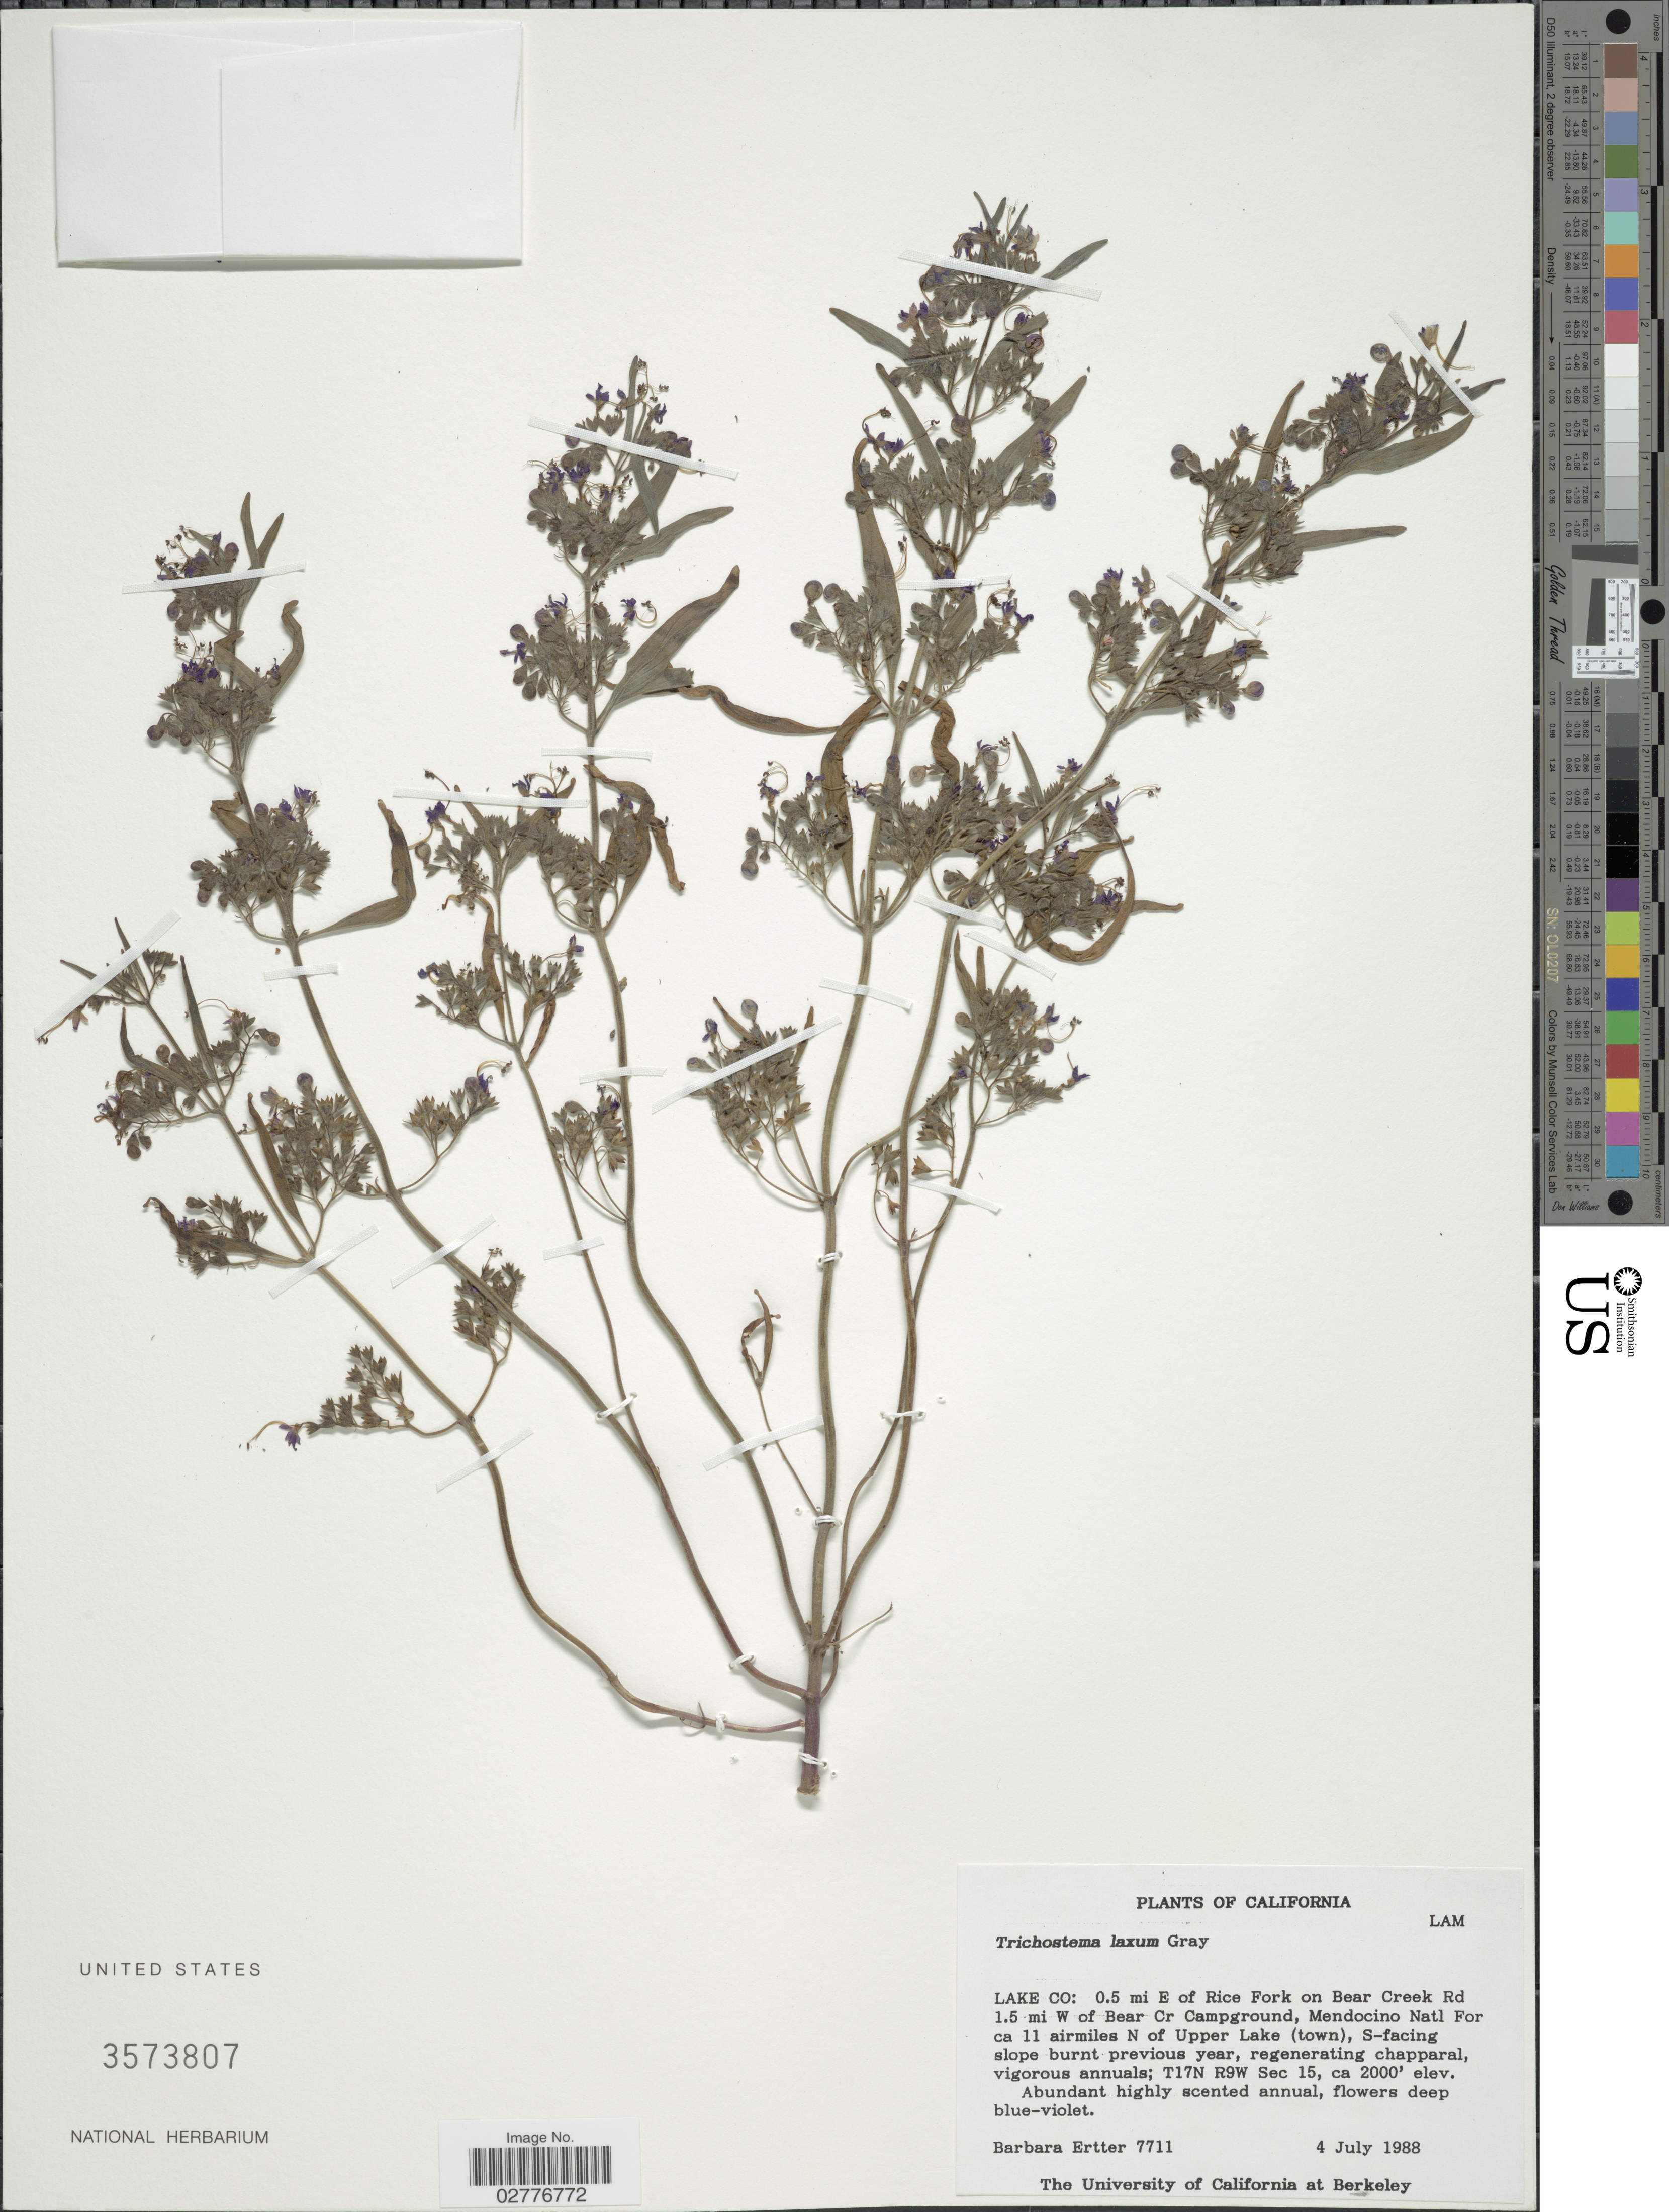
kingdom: Plantae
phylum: Tracheophyta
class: Magnoliopsida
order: Lamiales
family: Lamiaceae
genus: Trichostema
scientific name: Trichostema laxum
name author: A. Gray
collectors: B. Ertter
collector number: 7711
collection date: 1988-07-04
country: United States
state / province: California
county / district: Mendocino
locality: Lake Co: 0.5 mi E of Rice Fork on Bear Creek Rd 1.5 mi W of Bear Cr Campground, Mendocino Natl For ca 11 airmiles N of Upper Lake (town), S-facing slope burnt previous year, regenerating chapparal, vigorous annuals: T17N R9W Sec 15.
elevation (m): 610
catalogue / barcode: US 3573807